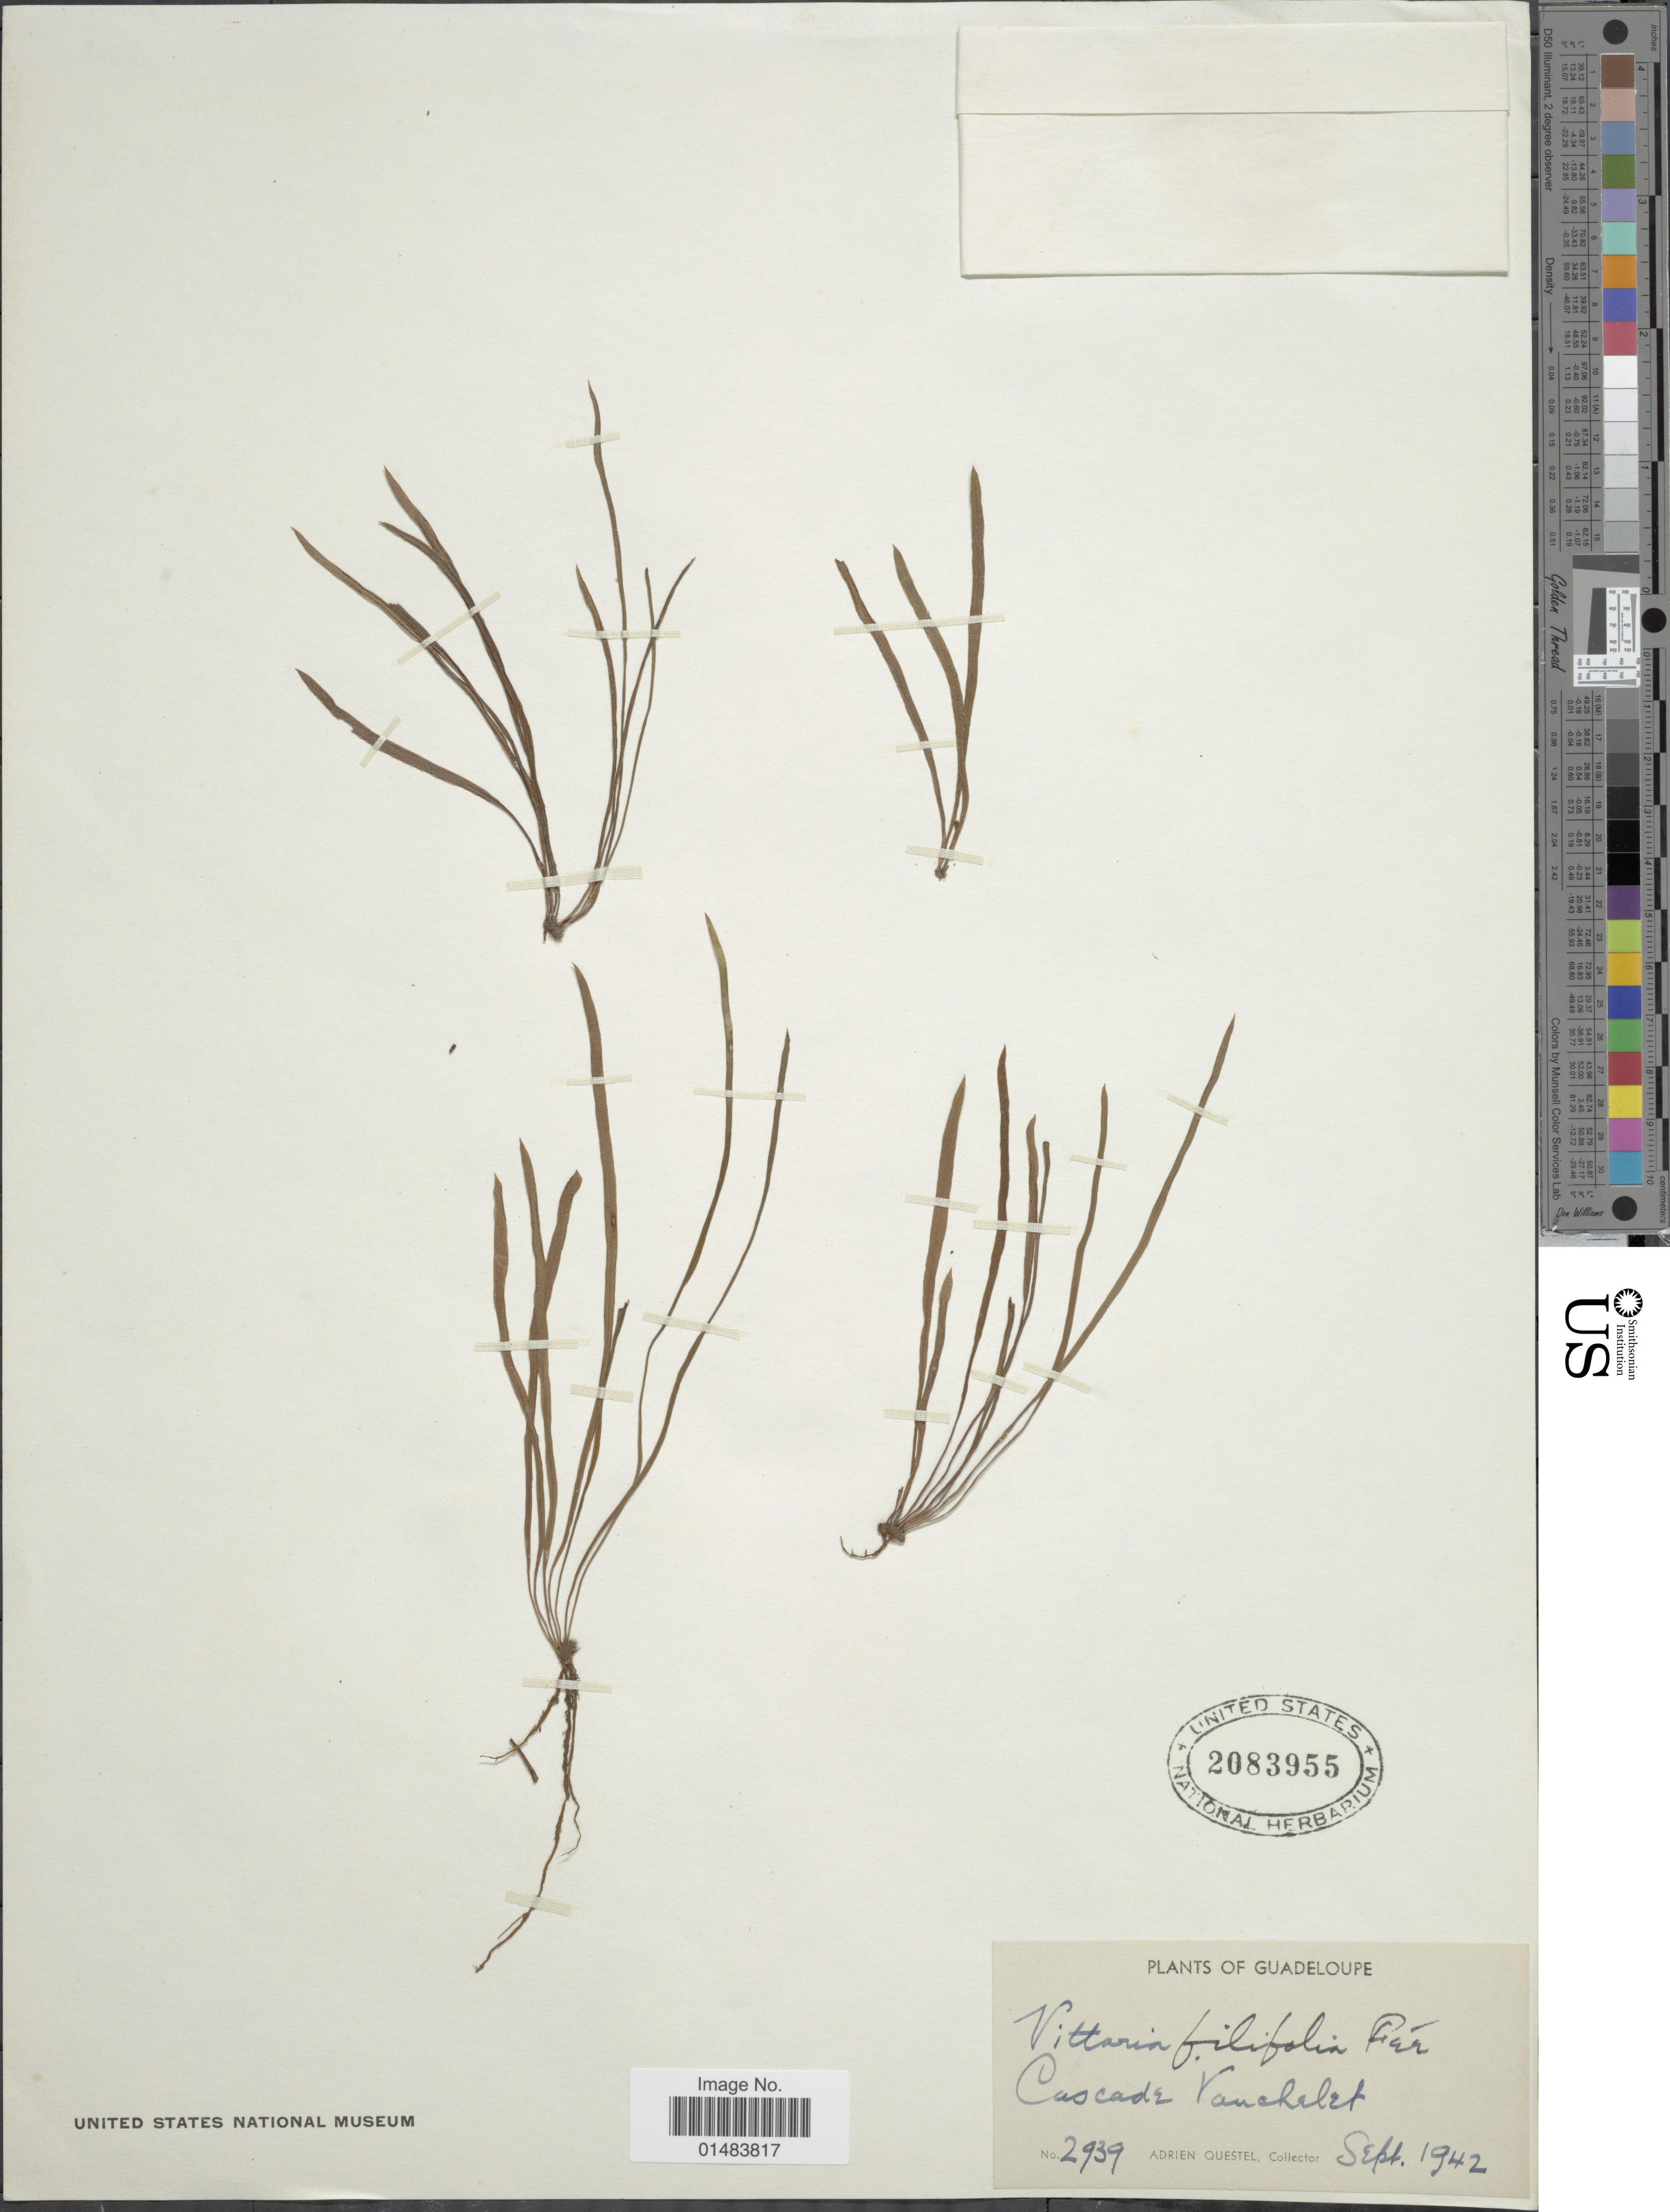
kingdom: Plantae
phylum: Tracheophyta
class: Polypodiopsida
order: Polypodiales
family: Pteridaceae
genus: Vittaria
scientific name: Vittaria graminifolia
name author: Kaulf.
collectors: A. Questel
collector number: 2939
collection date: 1942-09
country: Guadeloupe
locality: Plants of Guadelope, Cascade Vanchelet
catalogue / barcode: US 2083955